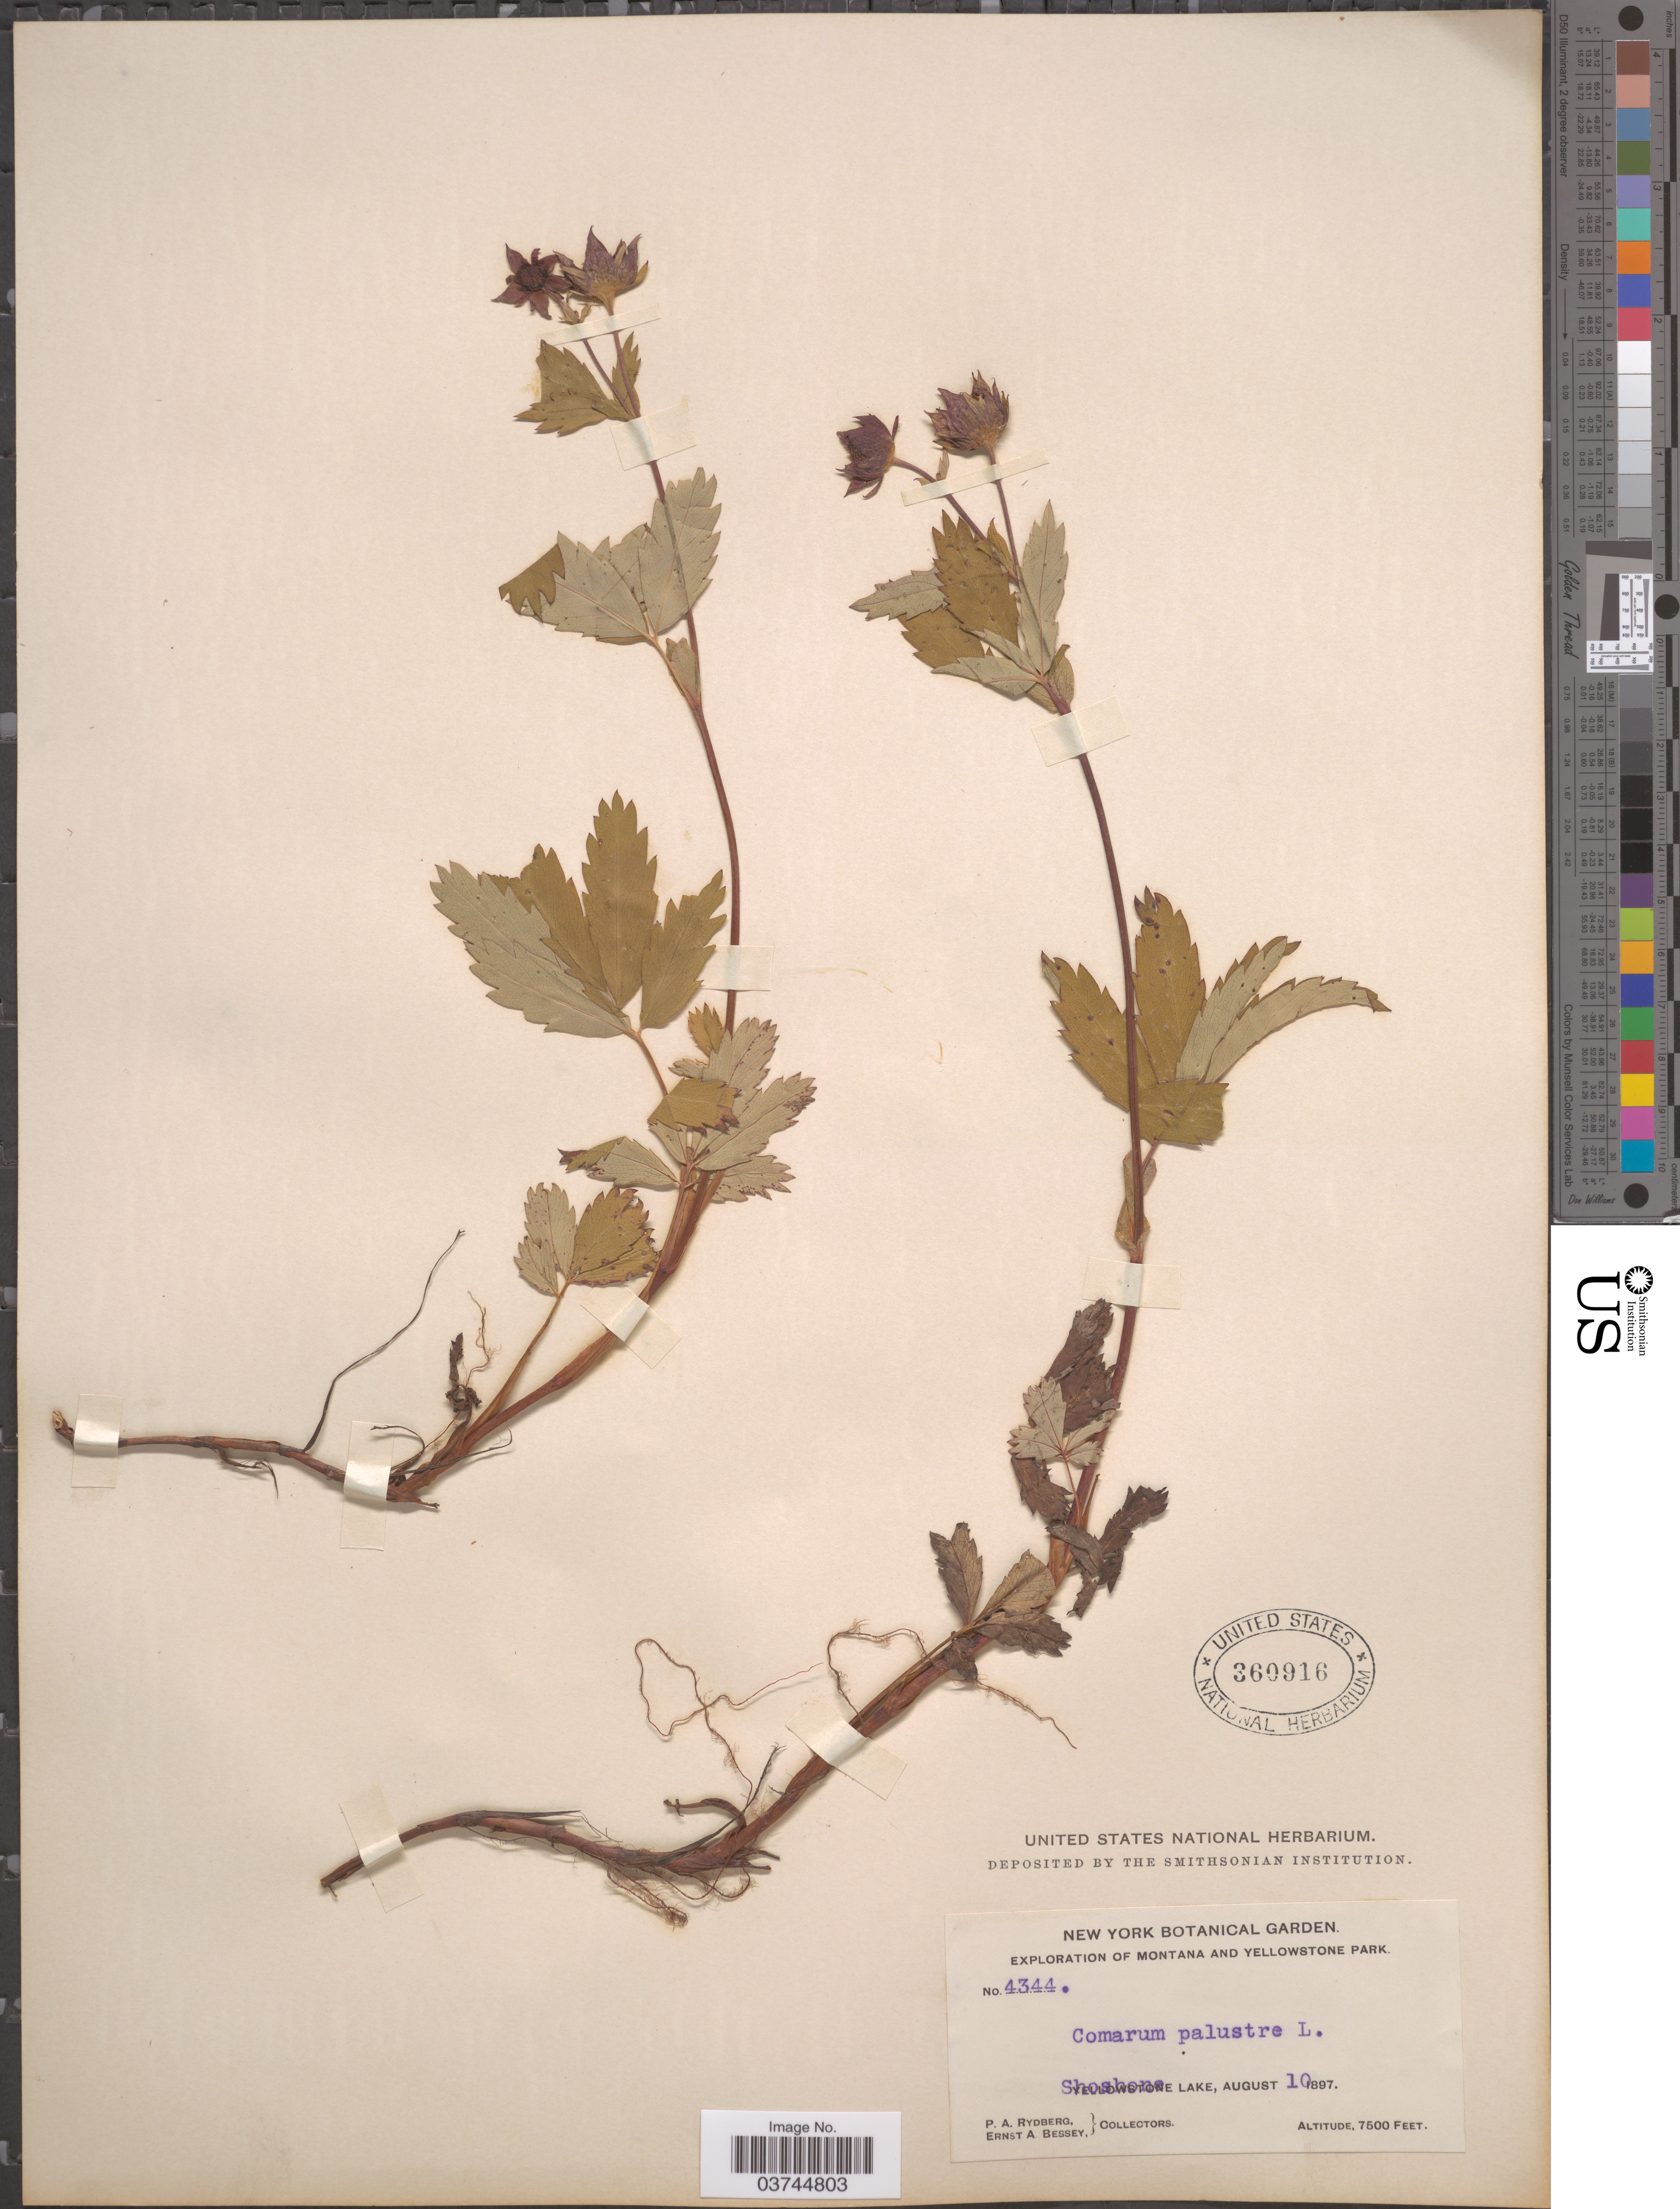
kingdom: Plantae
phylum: Tracheophyta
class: Magnoliopsida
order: Rosales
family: Rosaceae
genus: Comarum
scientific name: Comarum palustre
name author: L.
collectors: P. A. Rydberg & E. A. Bessey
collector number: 4344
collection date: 1897-08-10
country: United States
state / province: Montana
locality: Yellowstone Park. Shoshone.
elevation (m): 2286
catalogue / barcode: US 360916